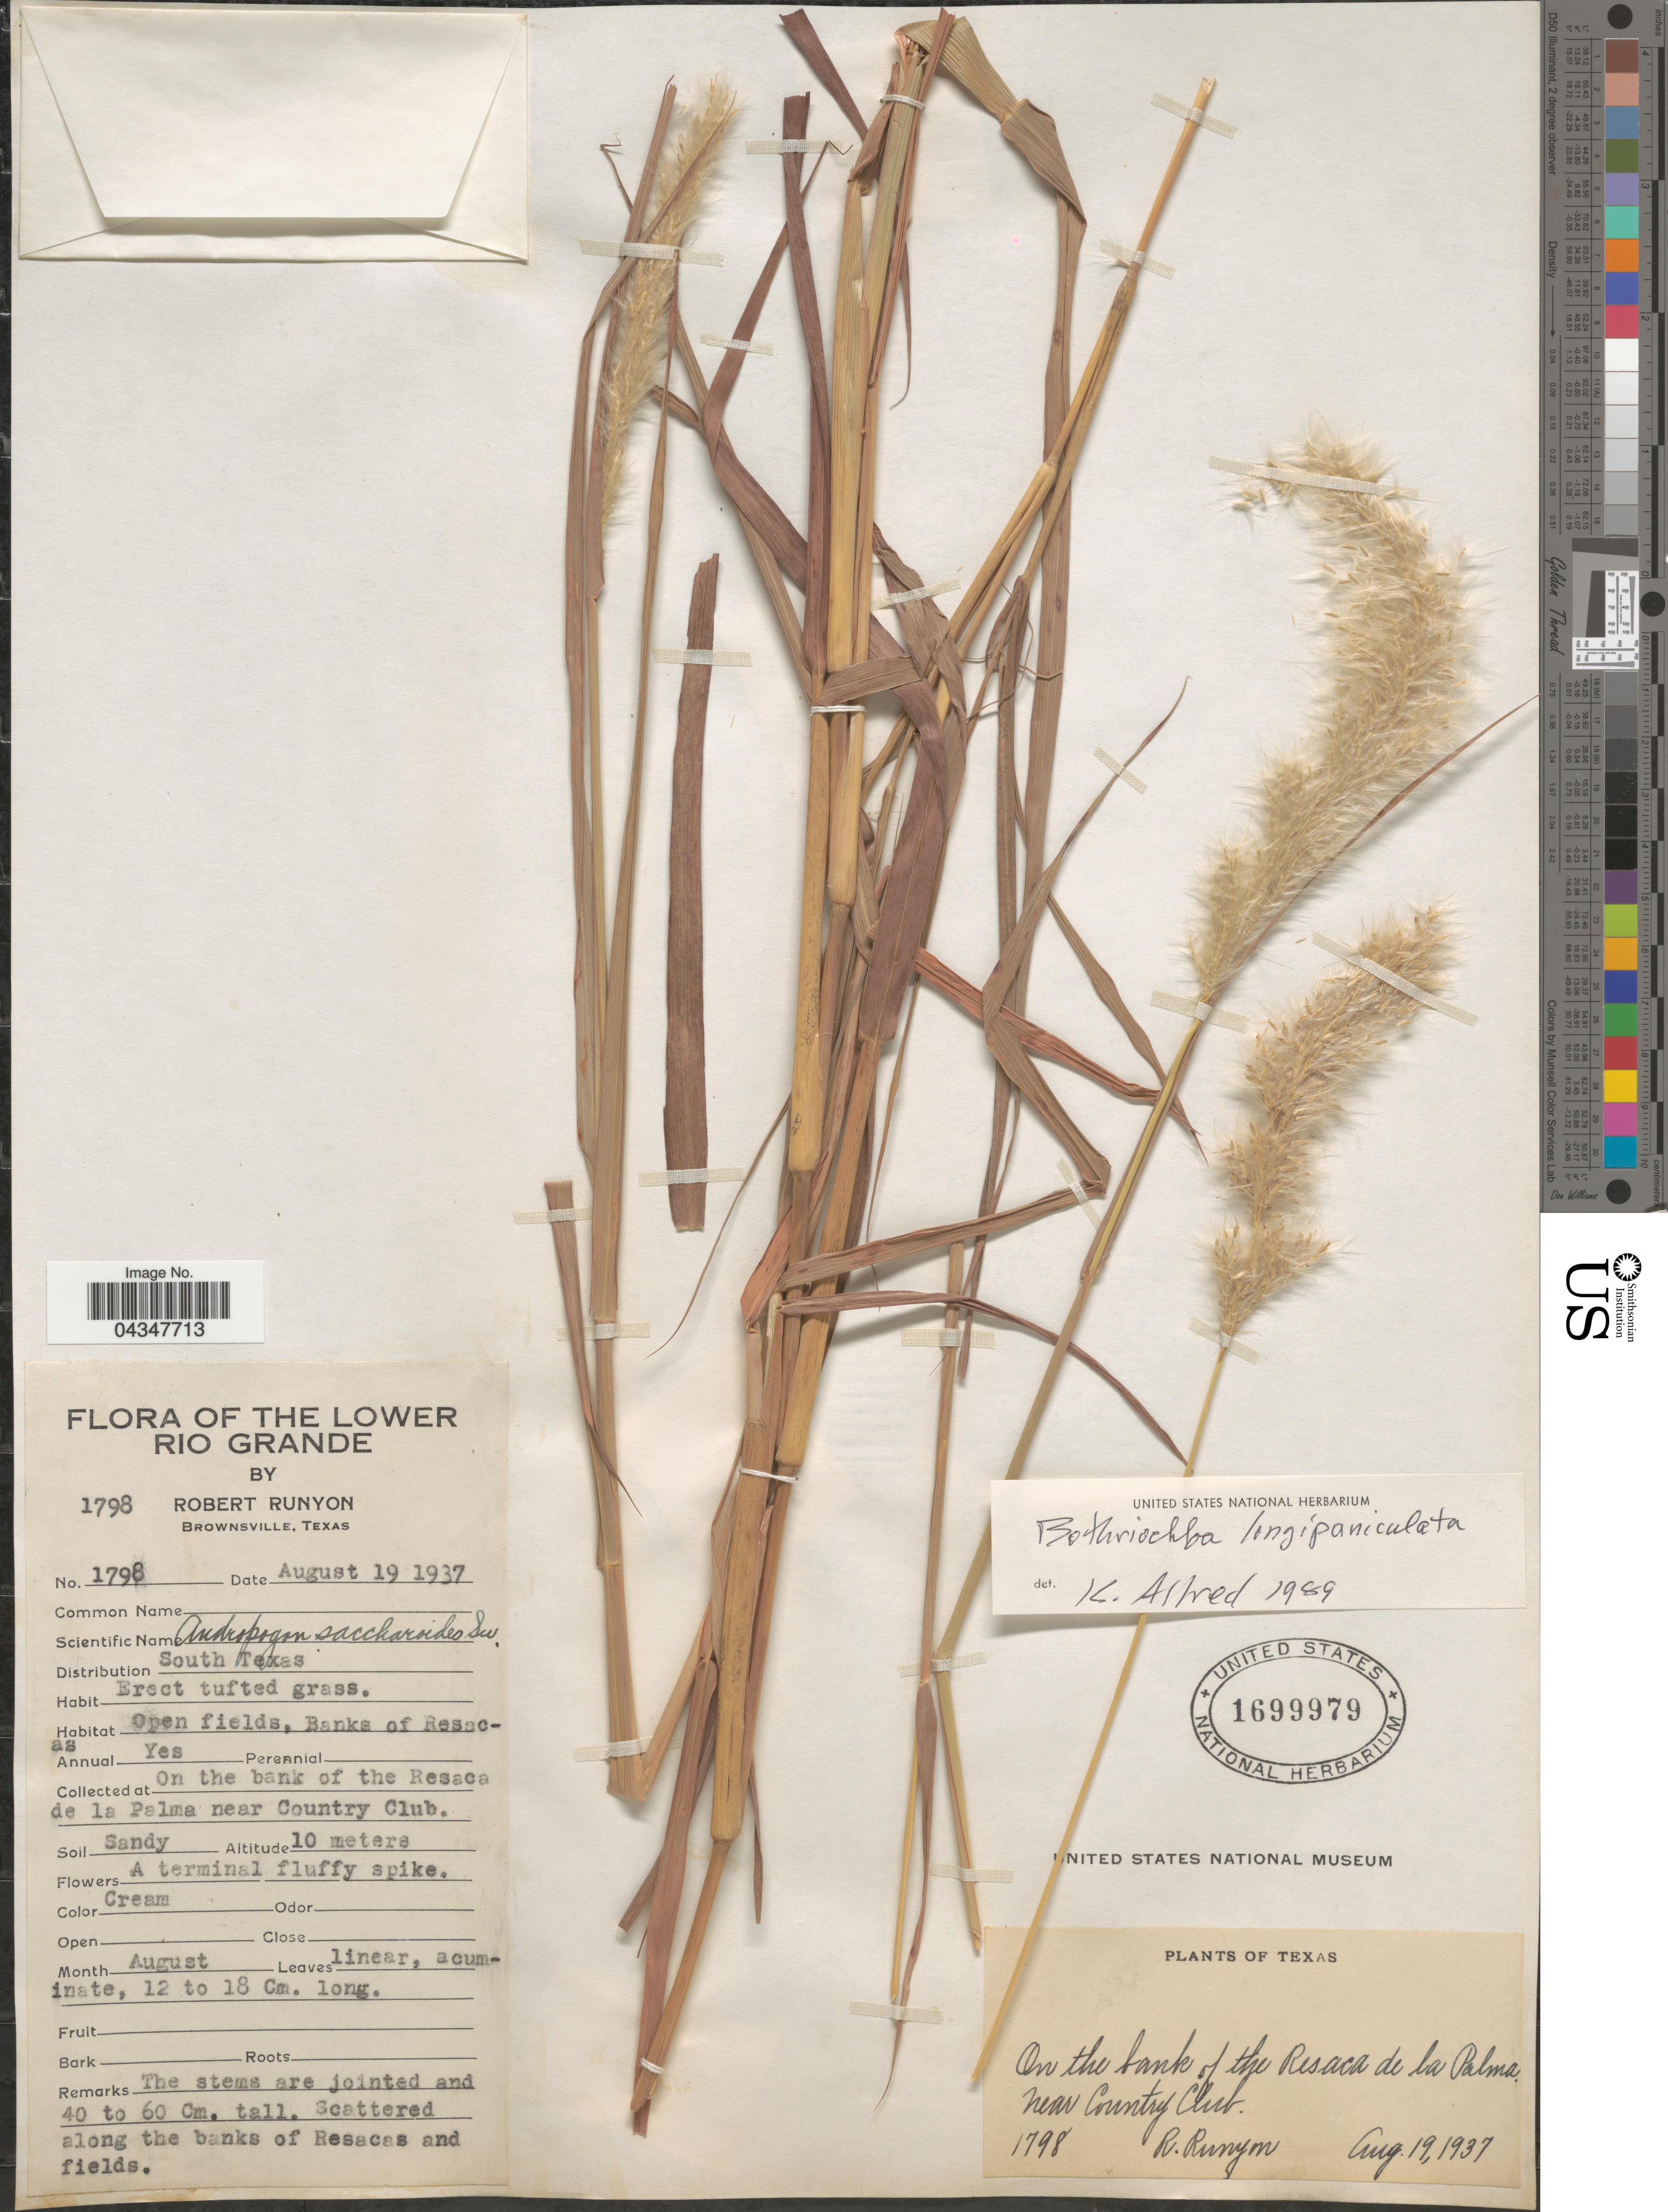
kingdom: Plantae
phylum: Tracheophyta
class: Liliopsida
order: Poales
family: Poaceae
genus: Bothriochloa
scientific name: Bothriochloa longipaniculata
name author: (Gould) Allred & Gould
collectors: R. Runyon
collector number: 1798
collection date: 1937-08-19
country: United States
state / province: Texas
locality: On the bank of the Resaca de la Palma near Country Club.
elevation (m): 10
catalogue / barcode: US 1699979